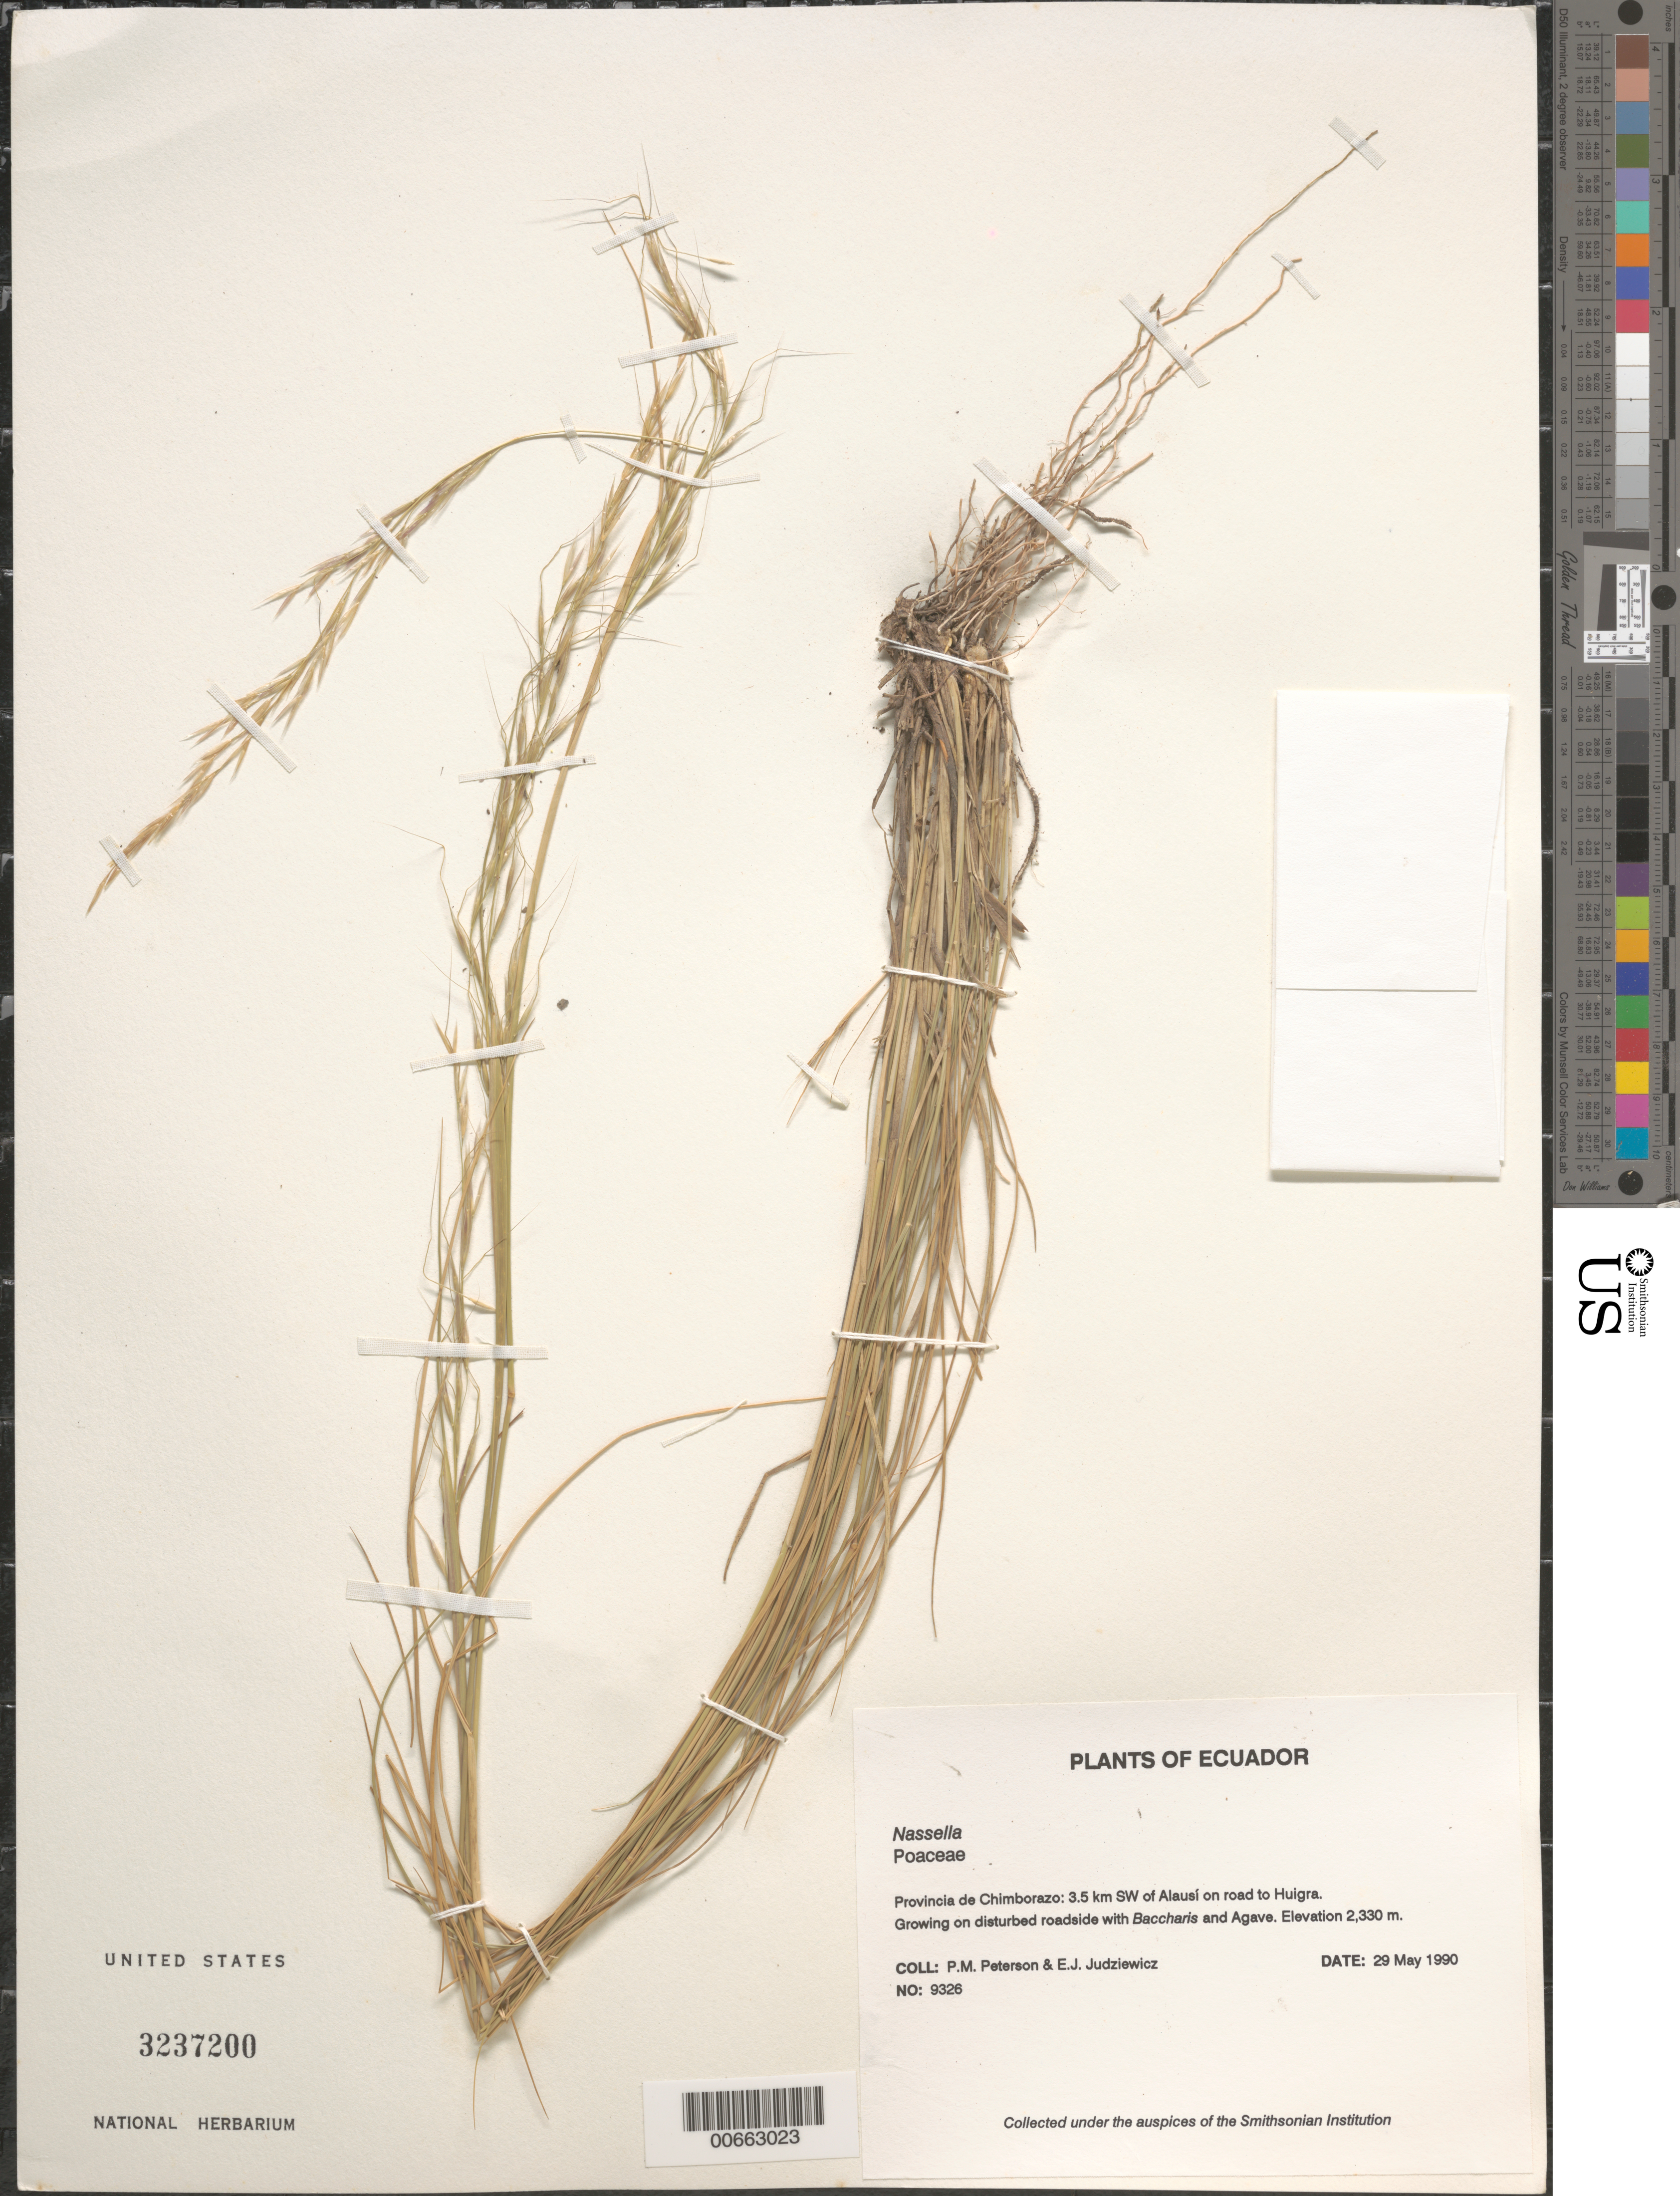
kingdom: Plantae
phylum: Tracheophyta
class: Liliopsida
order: Poales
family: Poaceae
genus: Nassella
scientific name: Nassella sp.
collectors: P. M. Peterson & E. J. Judziewicz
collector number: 09326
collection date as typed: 29 May 1990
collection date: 1990-05-29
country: Ecuador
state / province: Chimborazo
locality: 3.5 km SW of Alausí on road to Huigra.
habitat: Growing on disturbed roadside with Baccharis and Agave.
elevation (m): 2330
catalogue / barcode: US 3237200